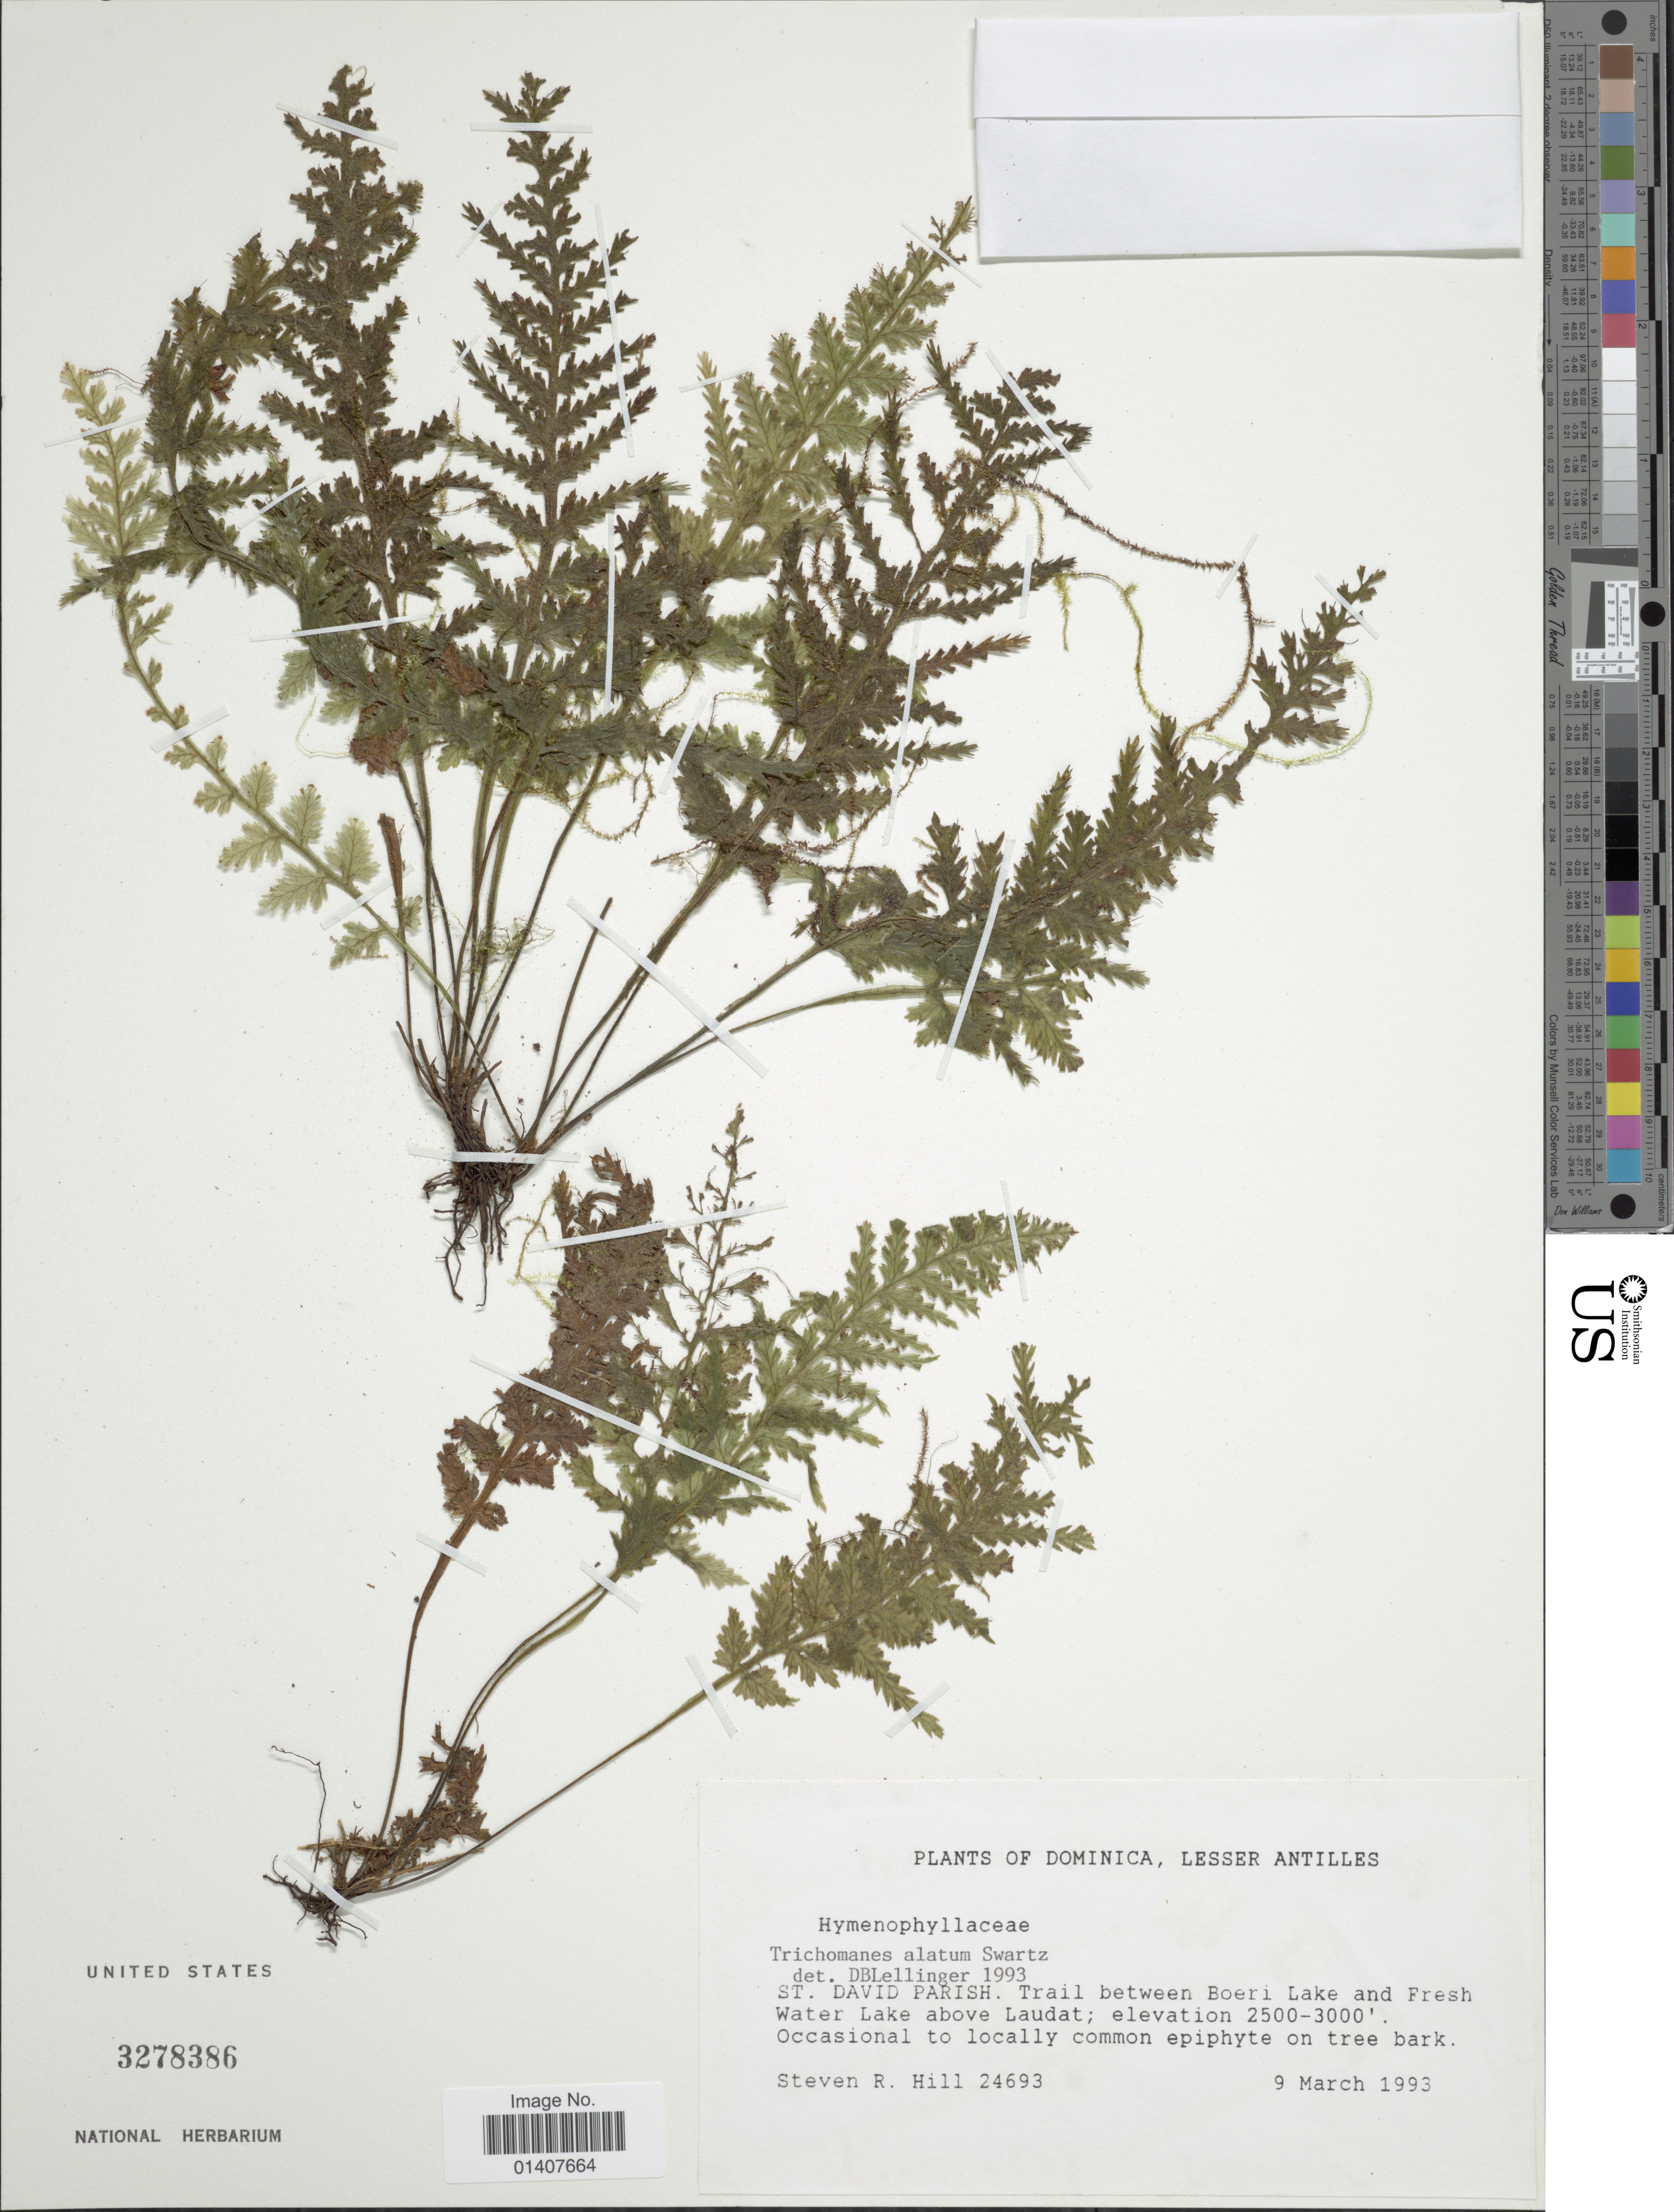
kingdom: Plantae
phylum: Tracheophyta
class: Polypodiopsida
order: Hymenophyllales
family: Hymenophyllaceae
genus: Trichomanes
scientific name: Trichomanes alatum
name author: Sw.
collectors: S. R. Hill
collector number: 24693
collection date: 1993-03-09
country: Dominica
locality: Dominica Lesser Antilles, St. David Parish, trail between Boeri Lake and Fresh water Lake above Laudat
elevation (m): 762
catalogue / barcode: US 3278386